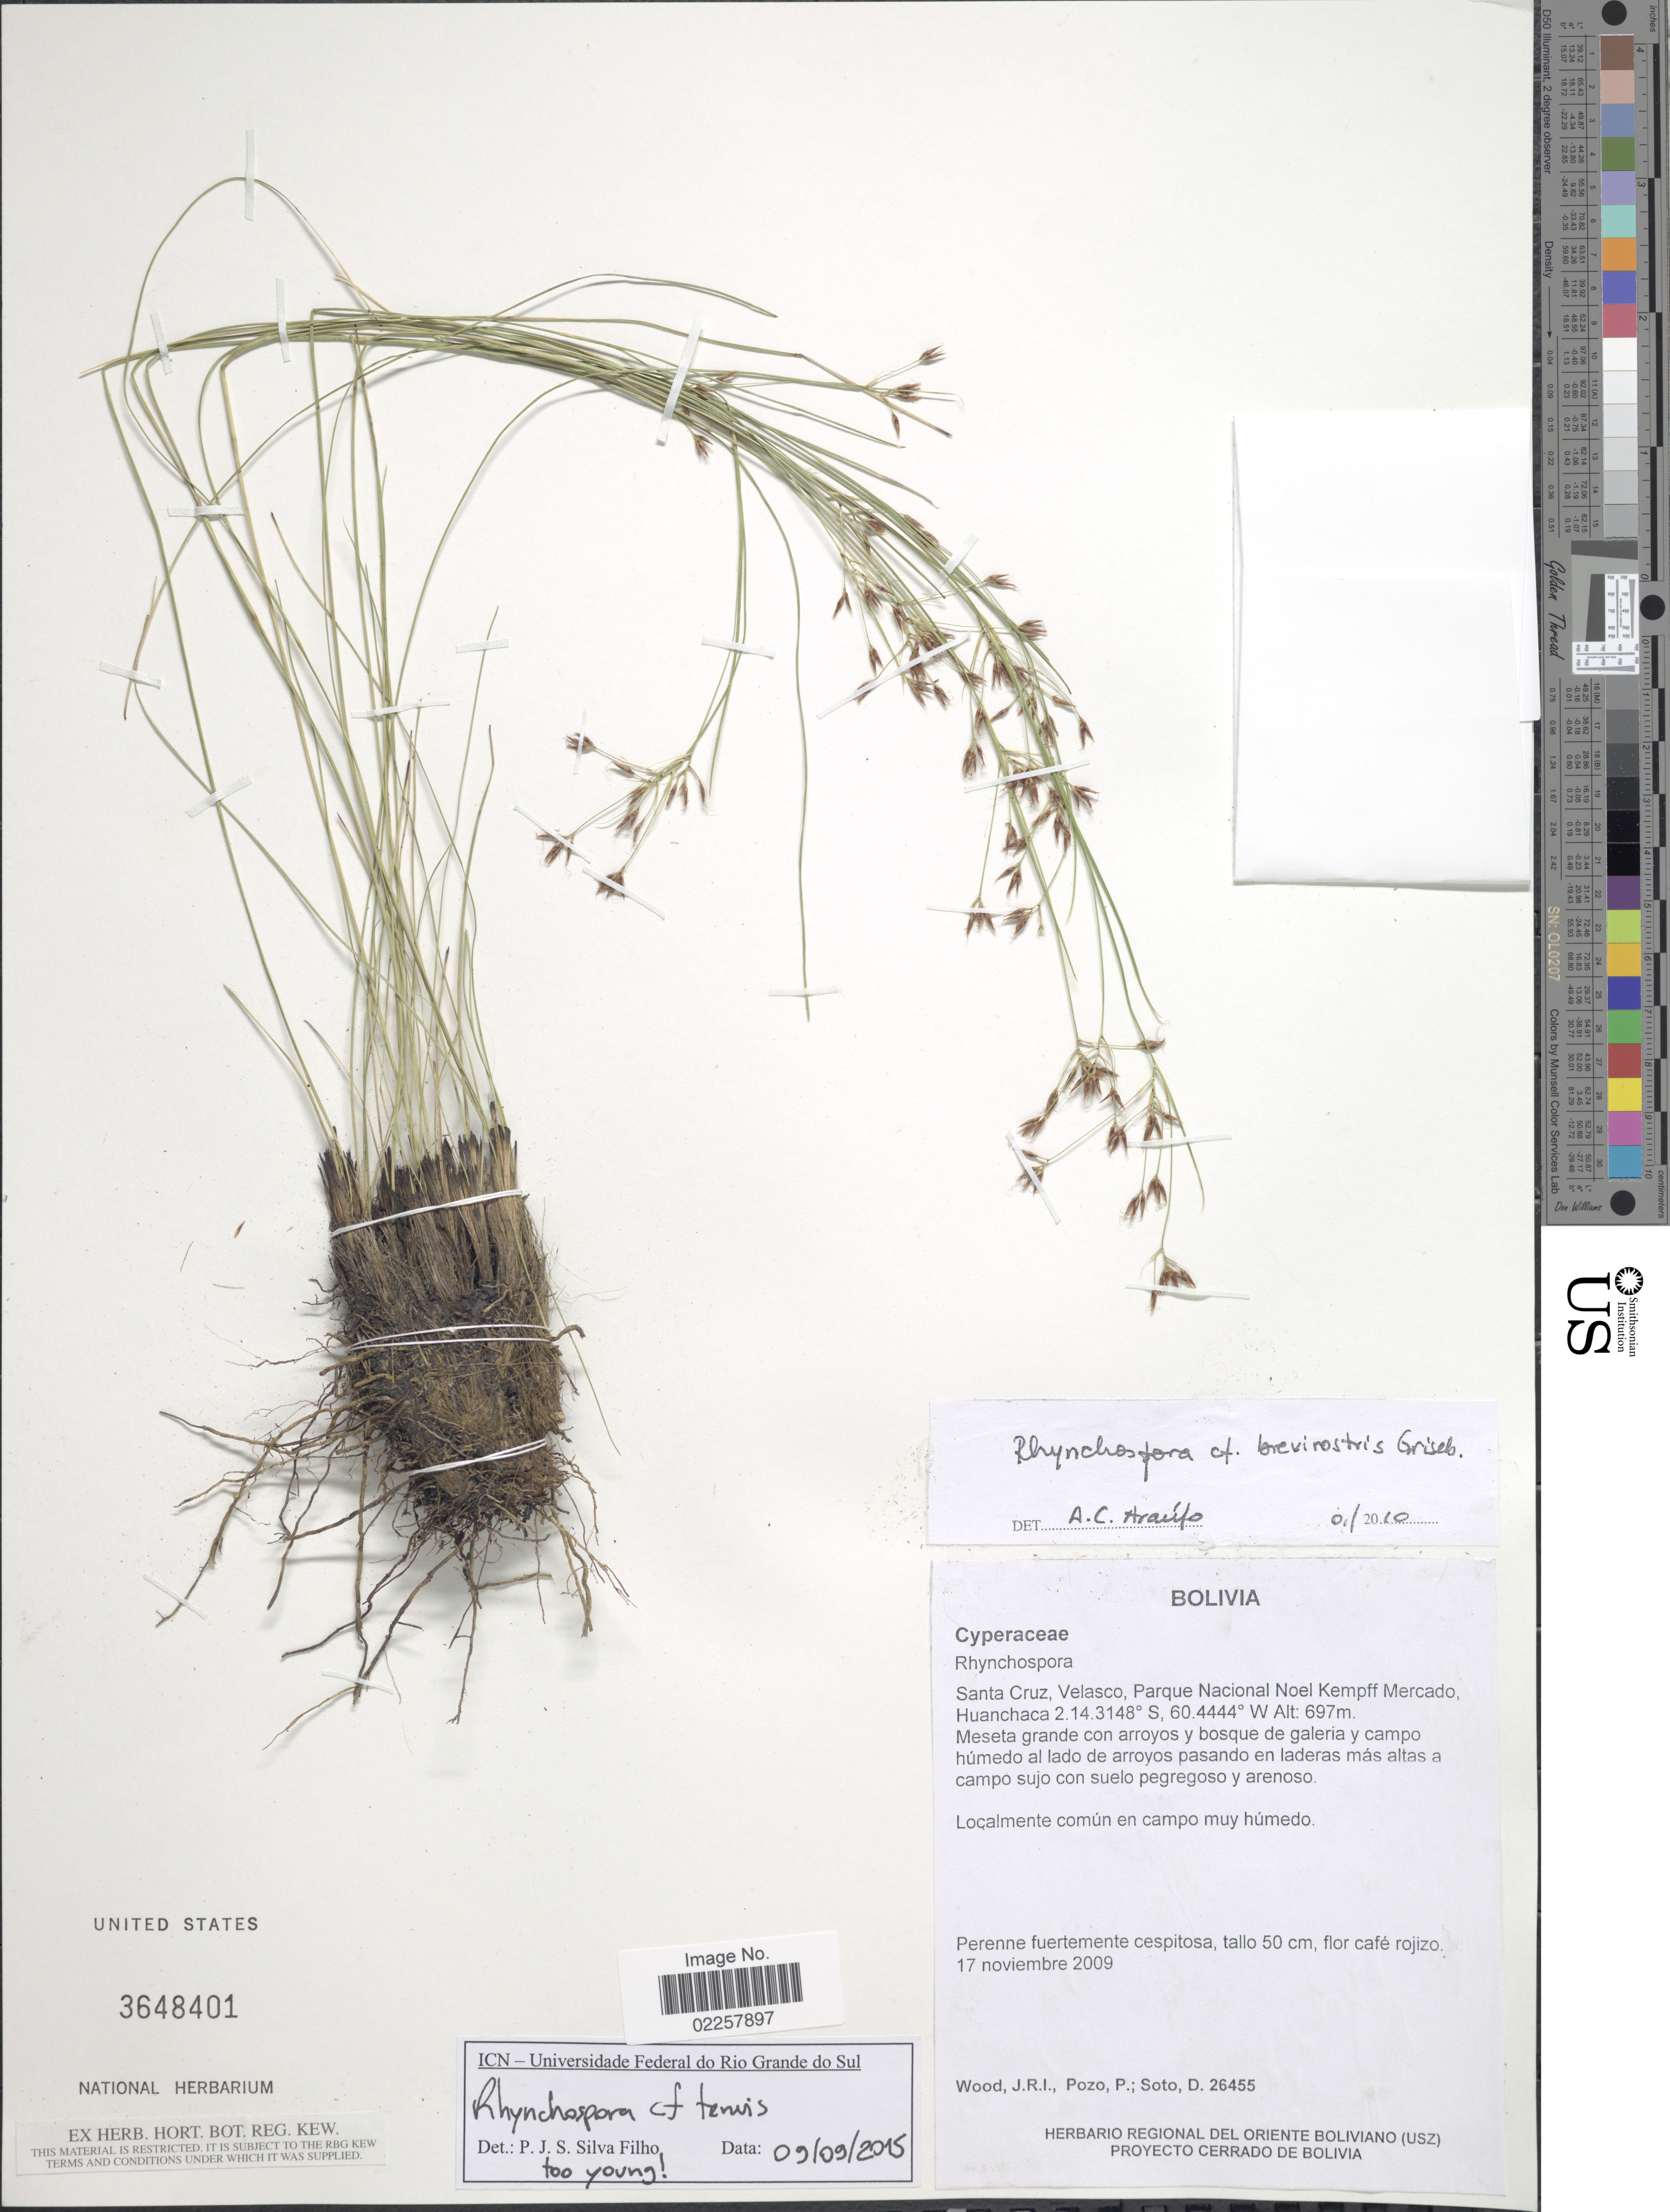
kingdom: Plantae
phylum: Tracheophyta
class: Liliopsida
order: Poales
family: Cyperaceae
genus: Rhynchospora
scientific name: Rhynchospora tenuis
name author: Link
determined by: Filho, P. J. S. Silva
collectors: P. Wood, P. Pozo & D. Soto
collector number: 26455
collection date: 2009-11-17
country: Bolivia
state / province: Santa Cruz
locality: Santa Cruz, Velasco, Parque Nacional Noel Kempff Mercado, Huanchaca 2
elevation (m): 697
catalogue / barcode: US 3648401